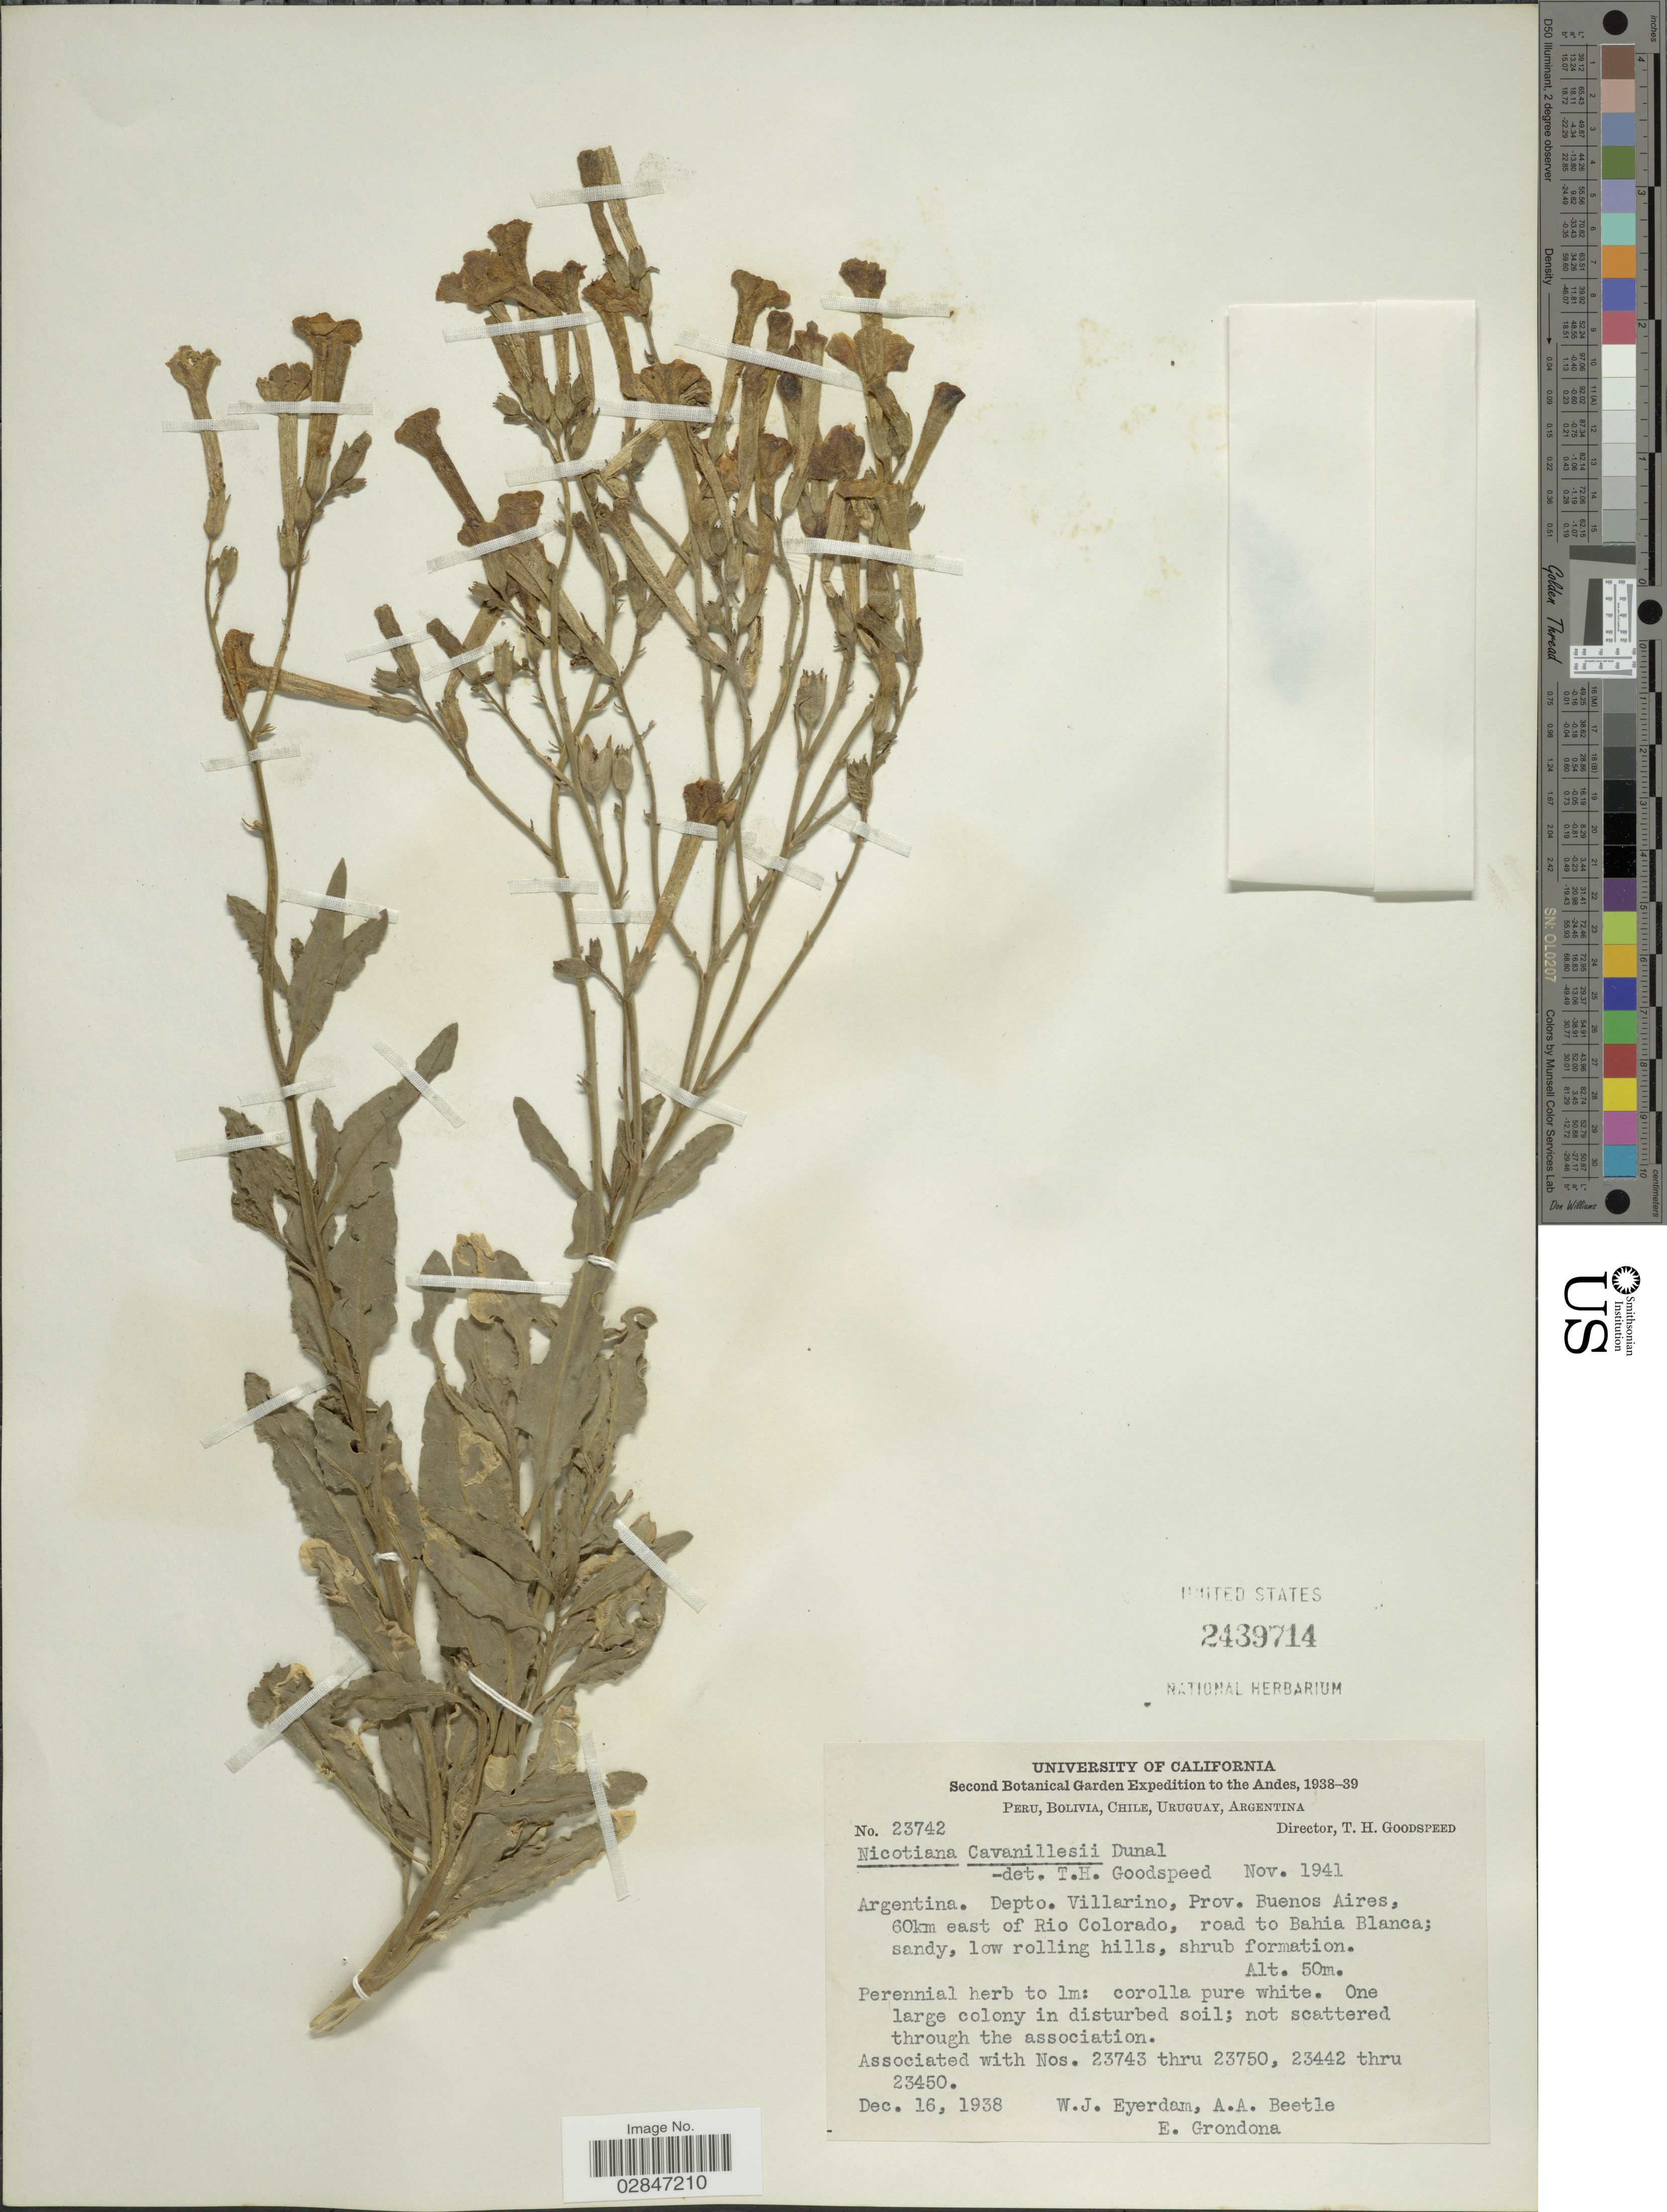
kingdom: Plantae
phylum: Tracheophyta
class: Magnoliopsida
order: Solanales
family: Solanaceae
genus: Nicotiana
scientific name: Nicotiana plumbaginifolia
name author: Viv.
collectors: W. J. Eyerdam, A. A. Beetle & E. Grondona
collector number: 23742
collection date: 1938-12-16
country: Argentina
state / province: Buenos Aires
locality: The Andes, Depto. Villarino, Prov. Buenos Aires, 60km east of Rio Colorado, road to Bahia Blanca.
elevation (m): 50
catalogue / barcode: US 2439714